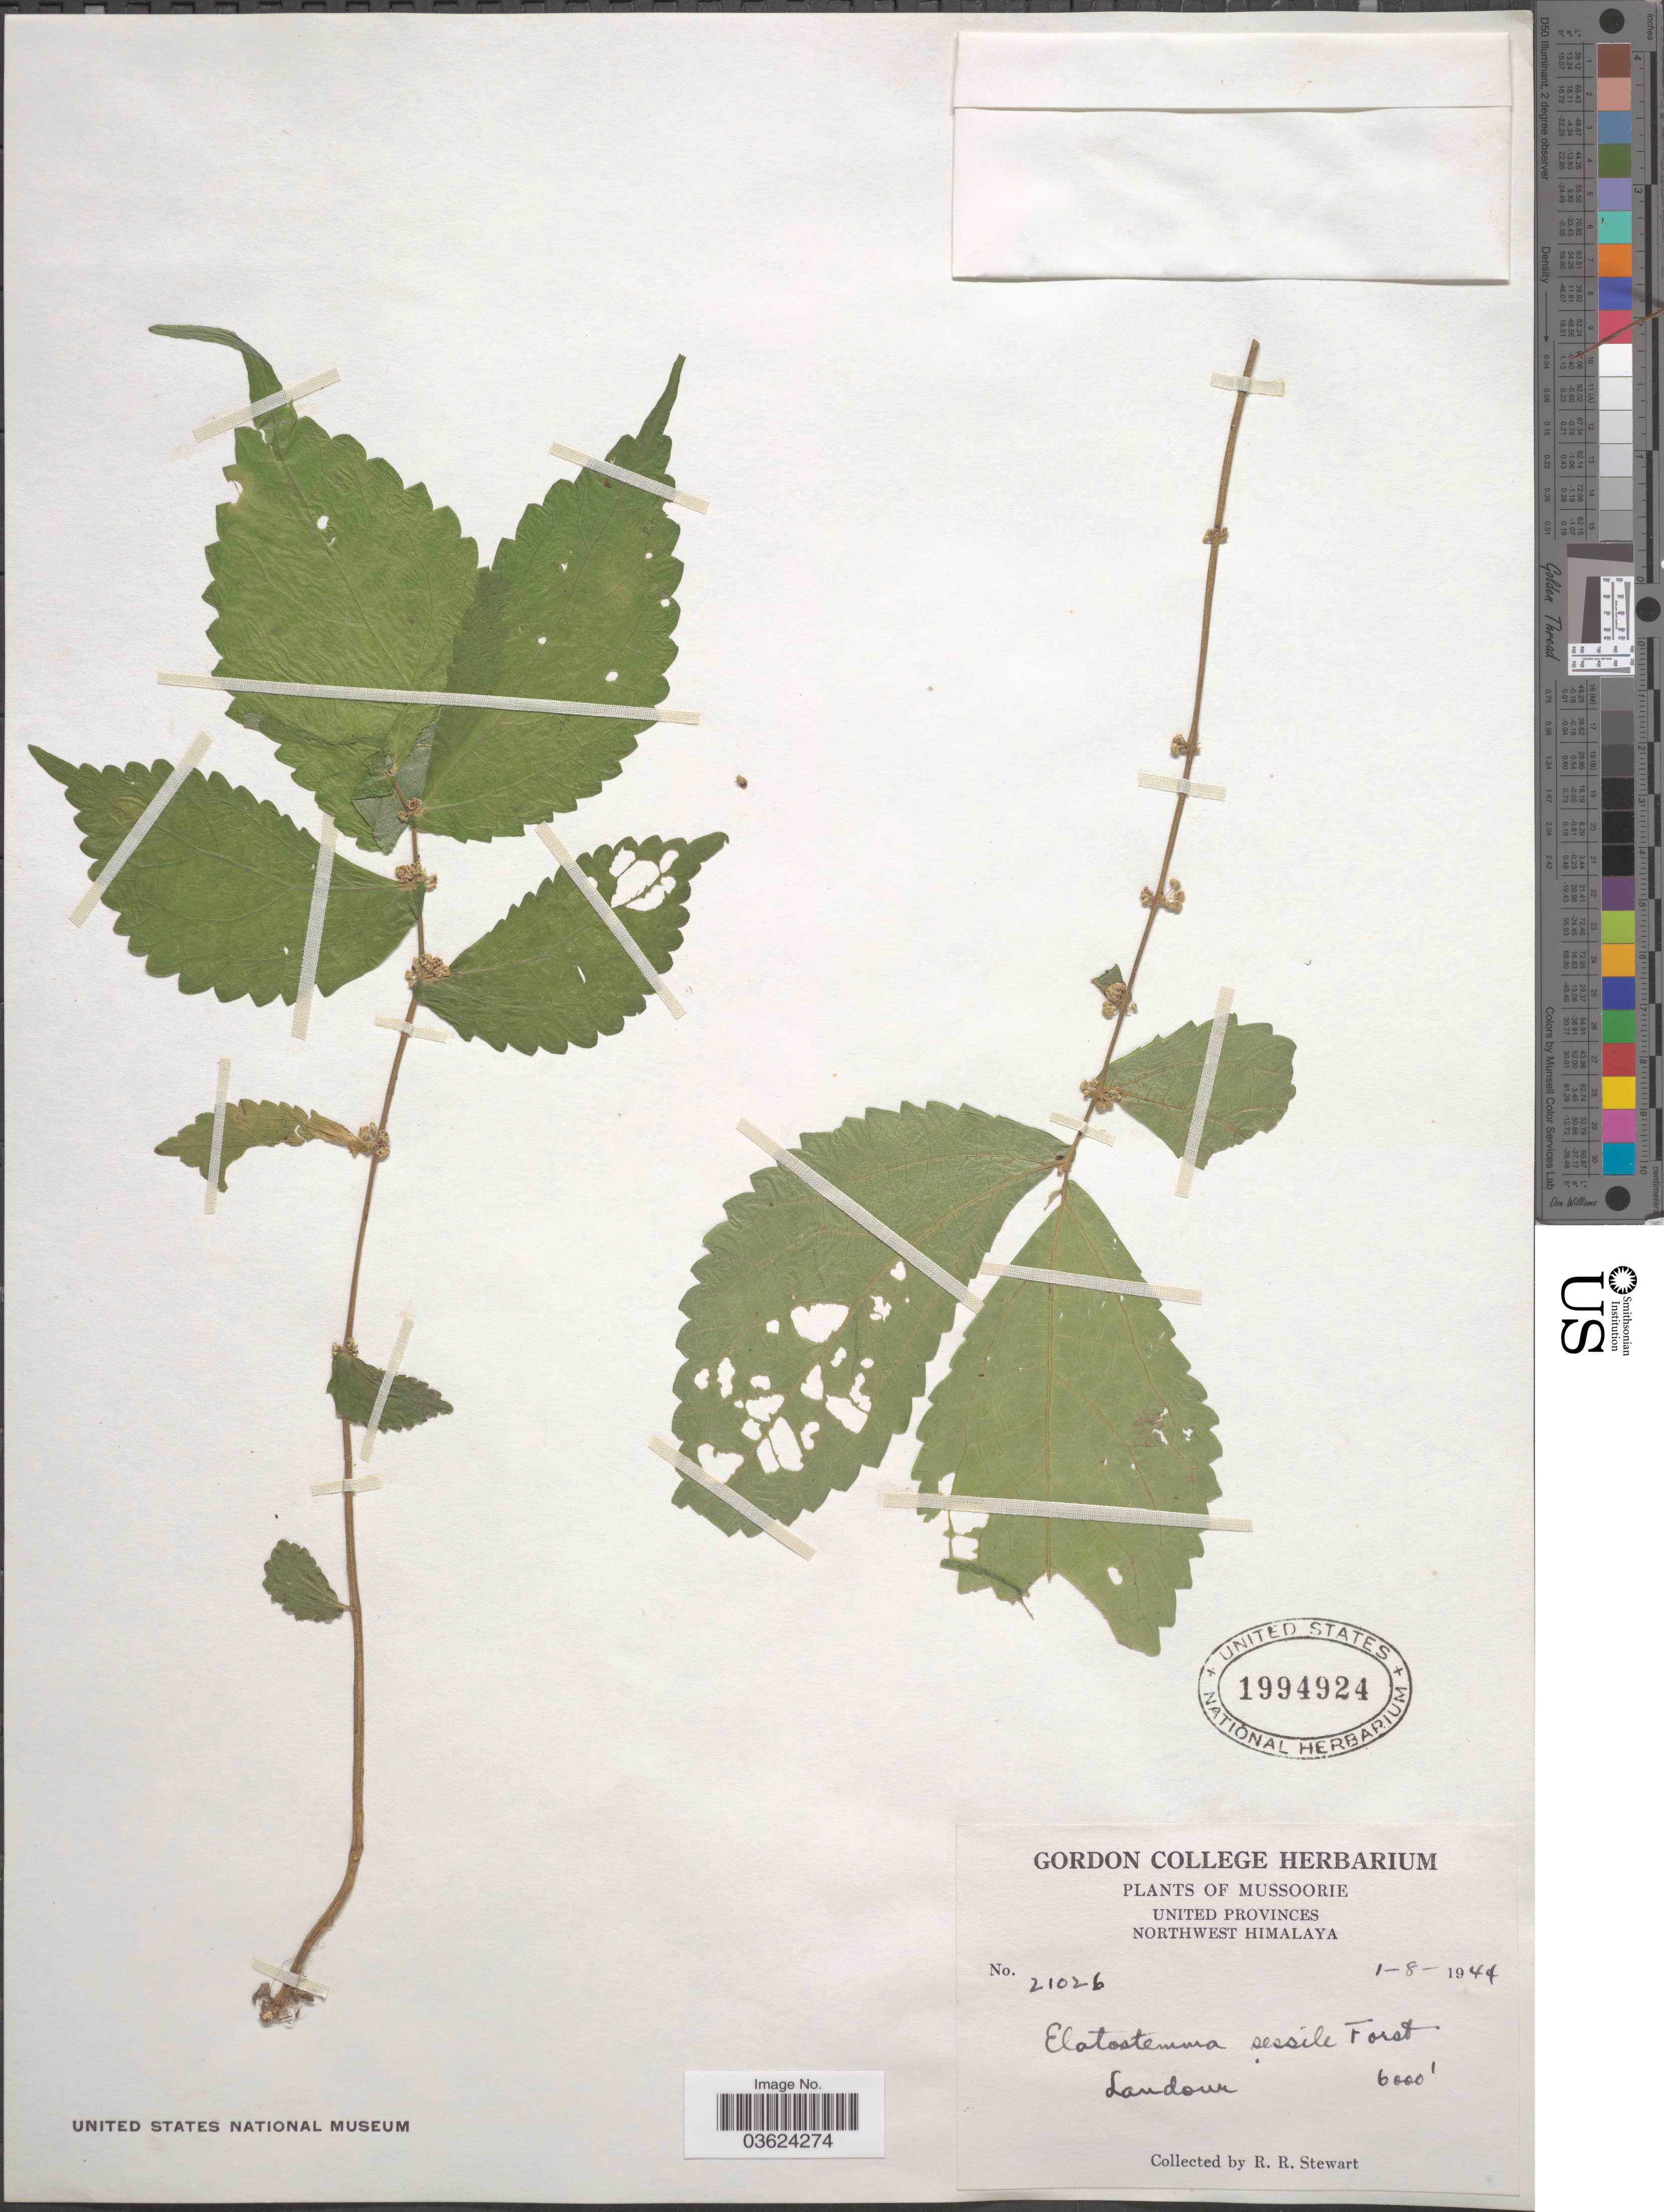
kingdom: Plantae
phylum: Tracheophyta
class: Magnoliopsida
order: Rosales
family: Urticaceae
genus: Elatostema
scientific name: Elatostema sessile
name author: J.R. Forst. & G. Forst.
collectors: R. Stewart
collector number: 21026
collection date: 1944-08-01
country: India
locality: Mussoorie. United Provinces. Northwest Himalaya. Landour.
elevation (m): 1829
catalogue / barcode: US 1994924